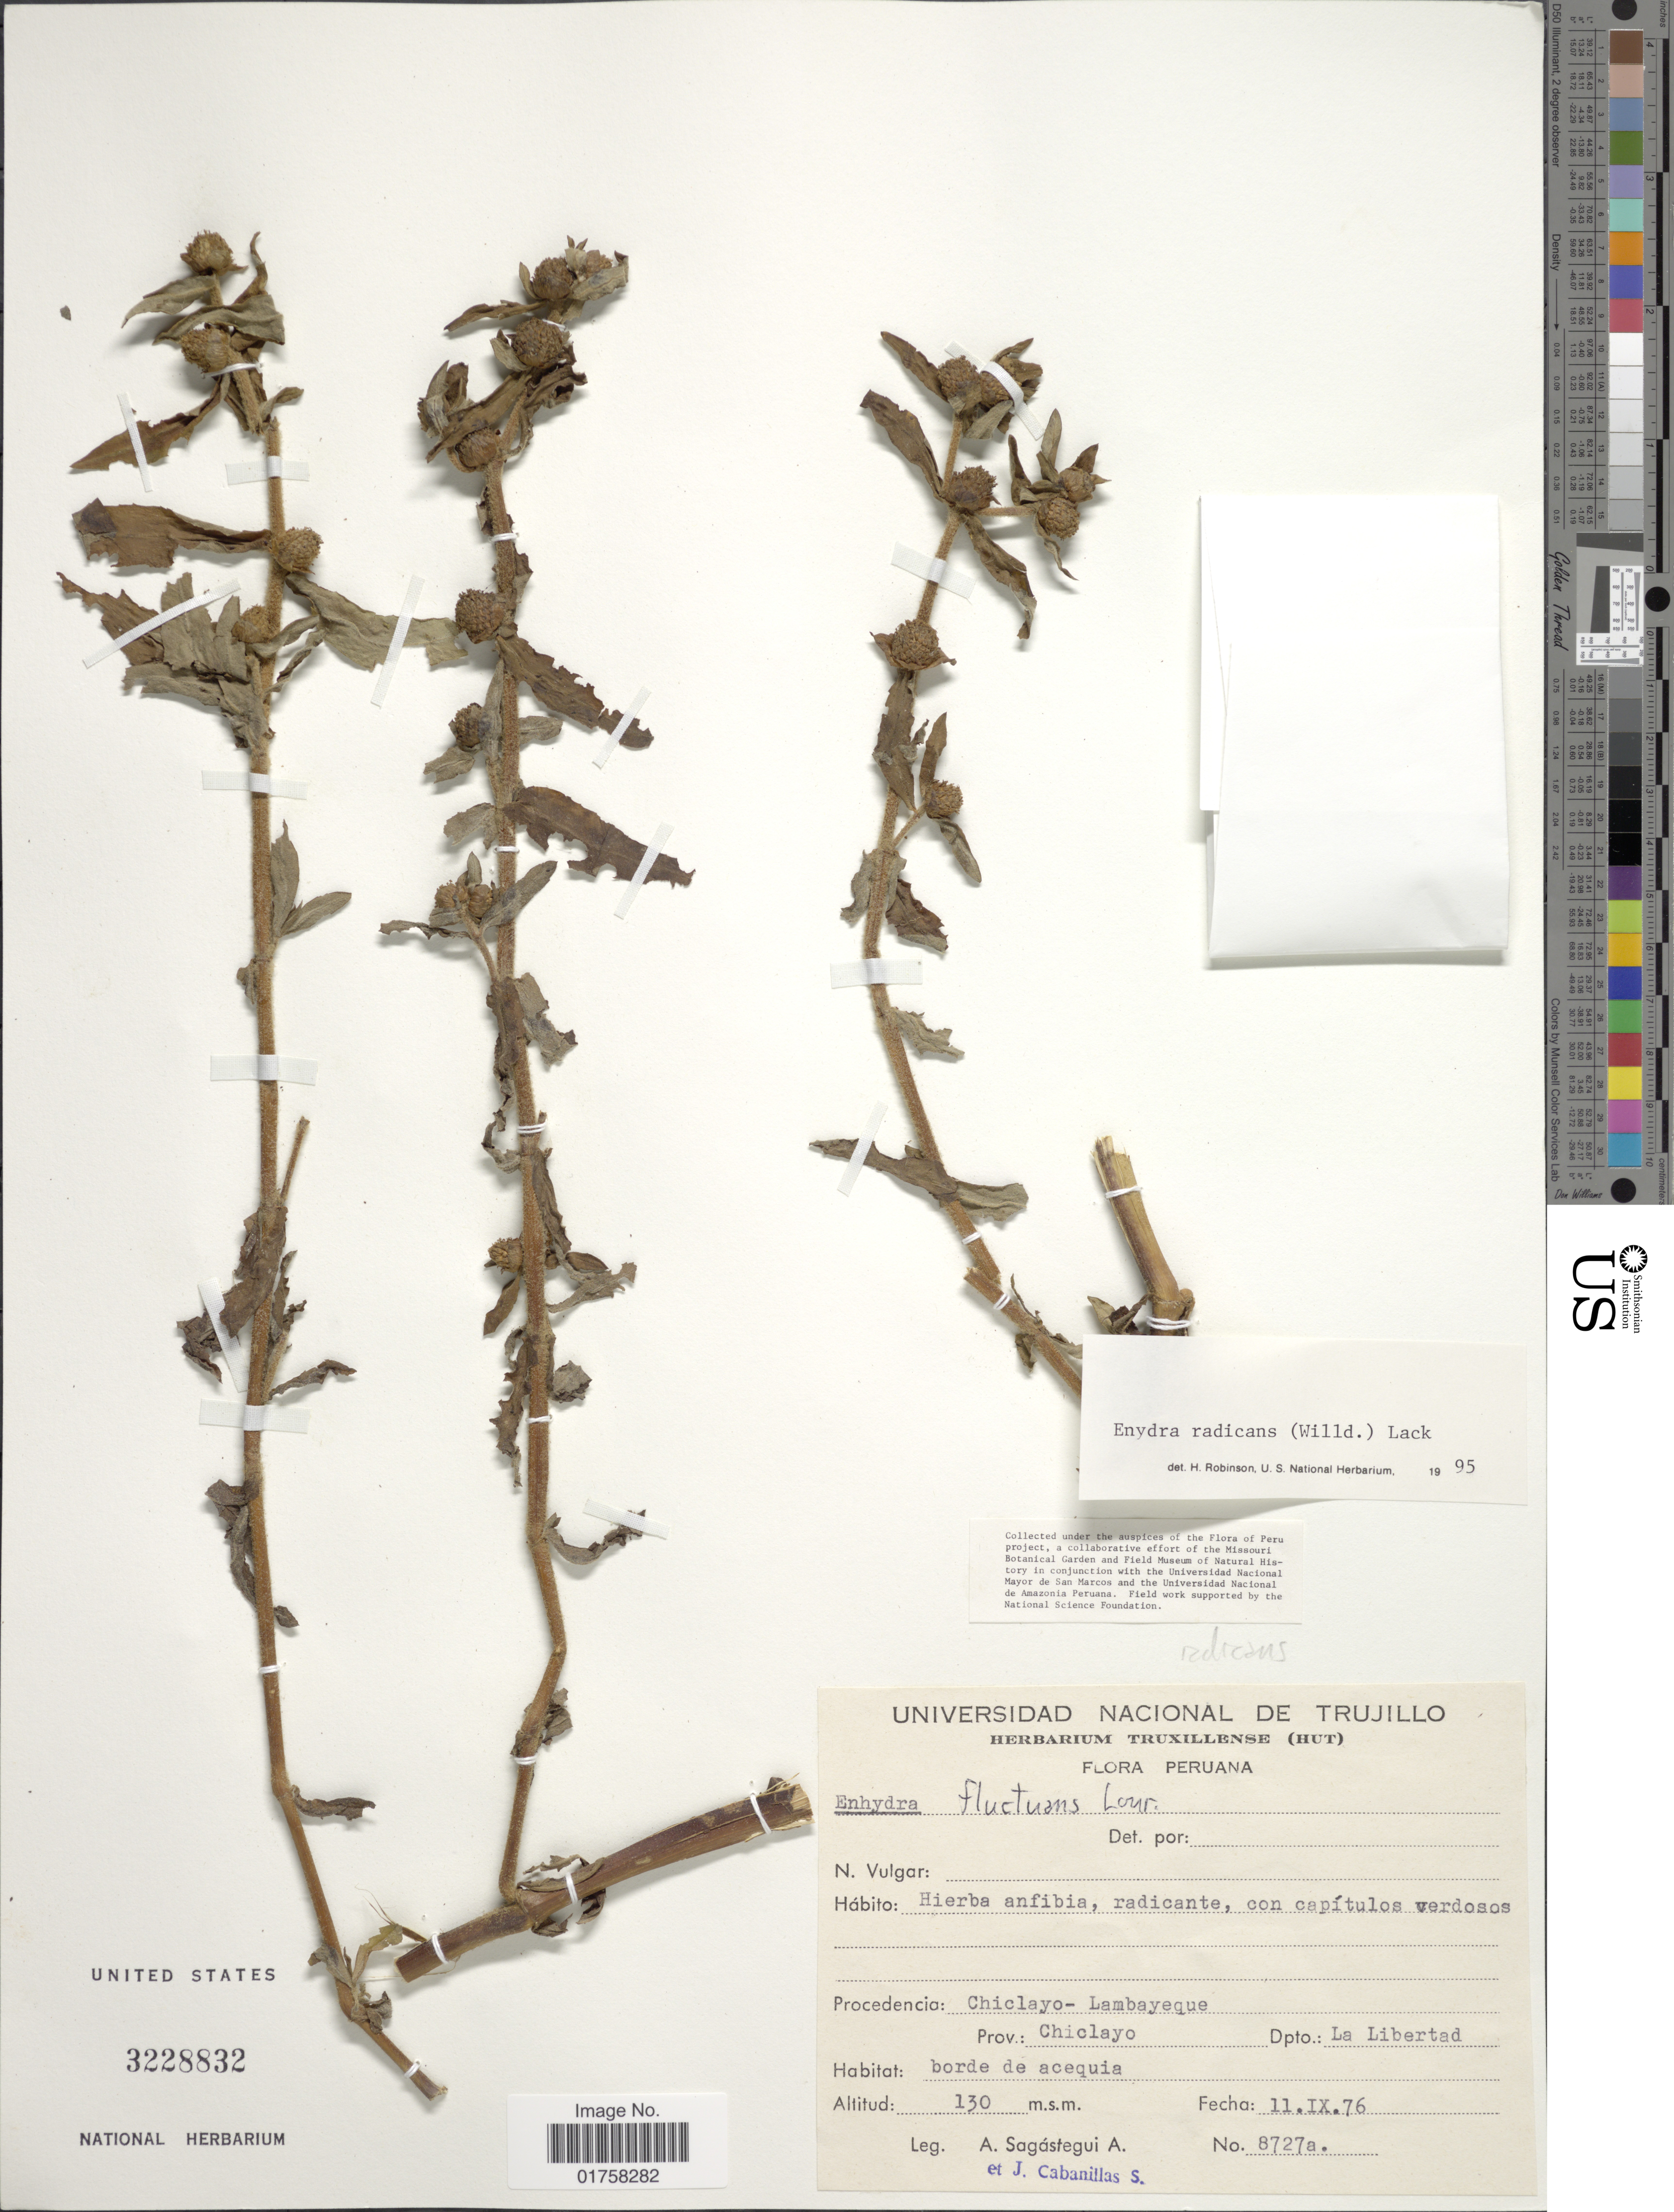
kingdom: Plantae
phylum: Tracheophyta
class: Magnoliopsida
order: Asterales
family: Asteraceae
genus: Enhydra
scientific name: Enhydra radicans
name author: (Willd.) Lack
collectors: A. Sagástegui A. & J. Cabanillas S.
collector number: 8727a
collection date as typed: Transcribed d/m/y: 11/9/76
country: Peru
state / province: La Libertad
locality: Procedencia: Chiclayo - Lambayeque, Prov.: Chiclayo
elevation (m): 130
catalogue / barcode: US 3228832